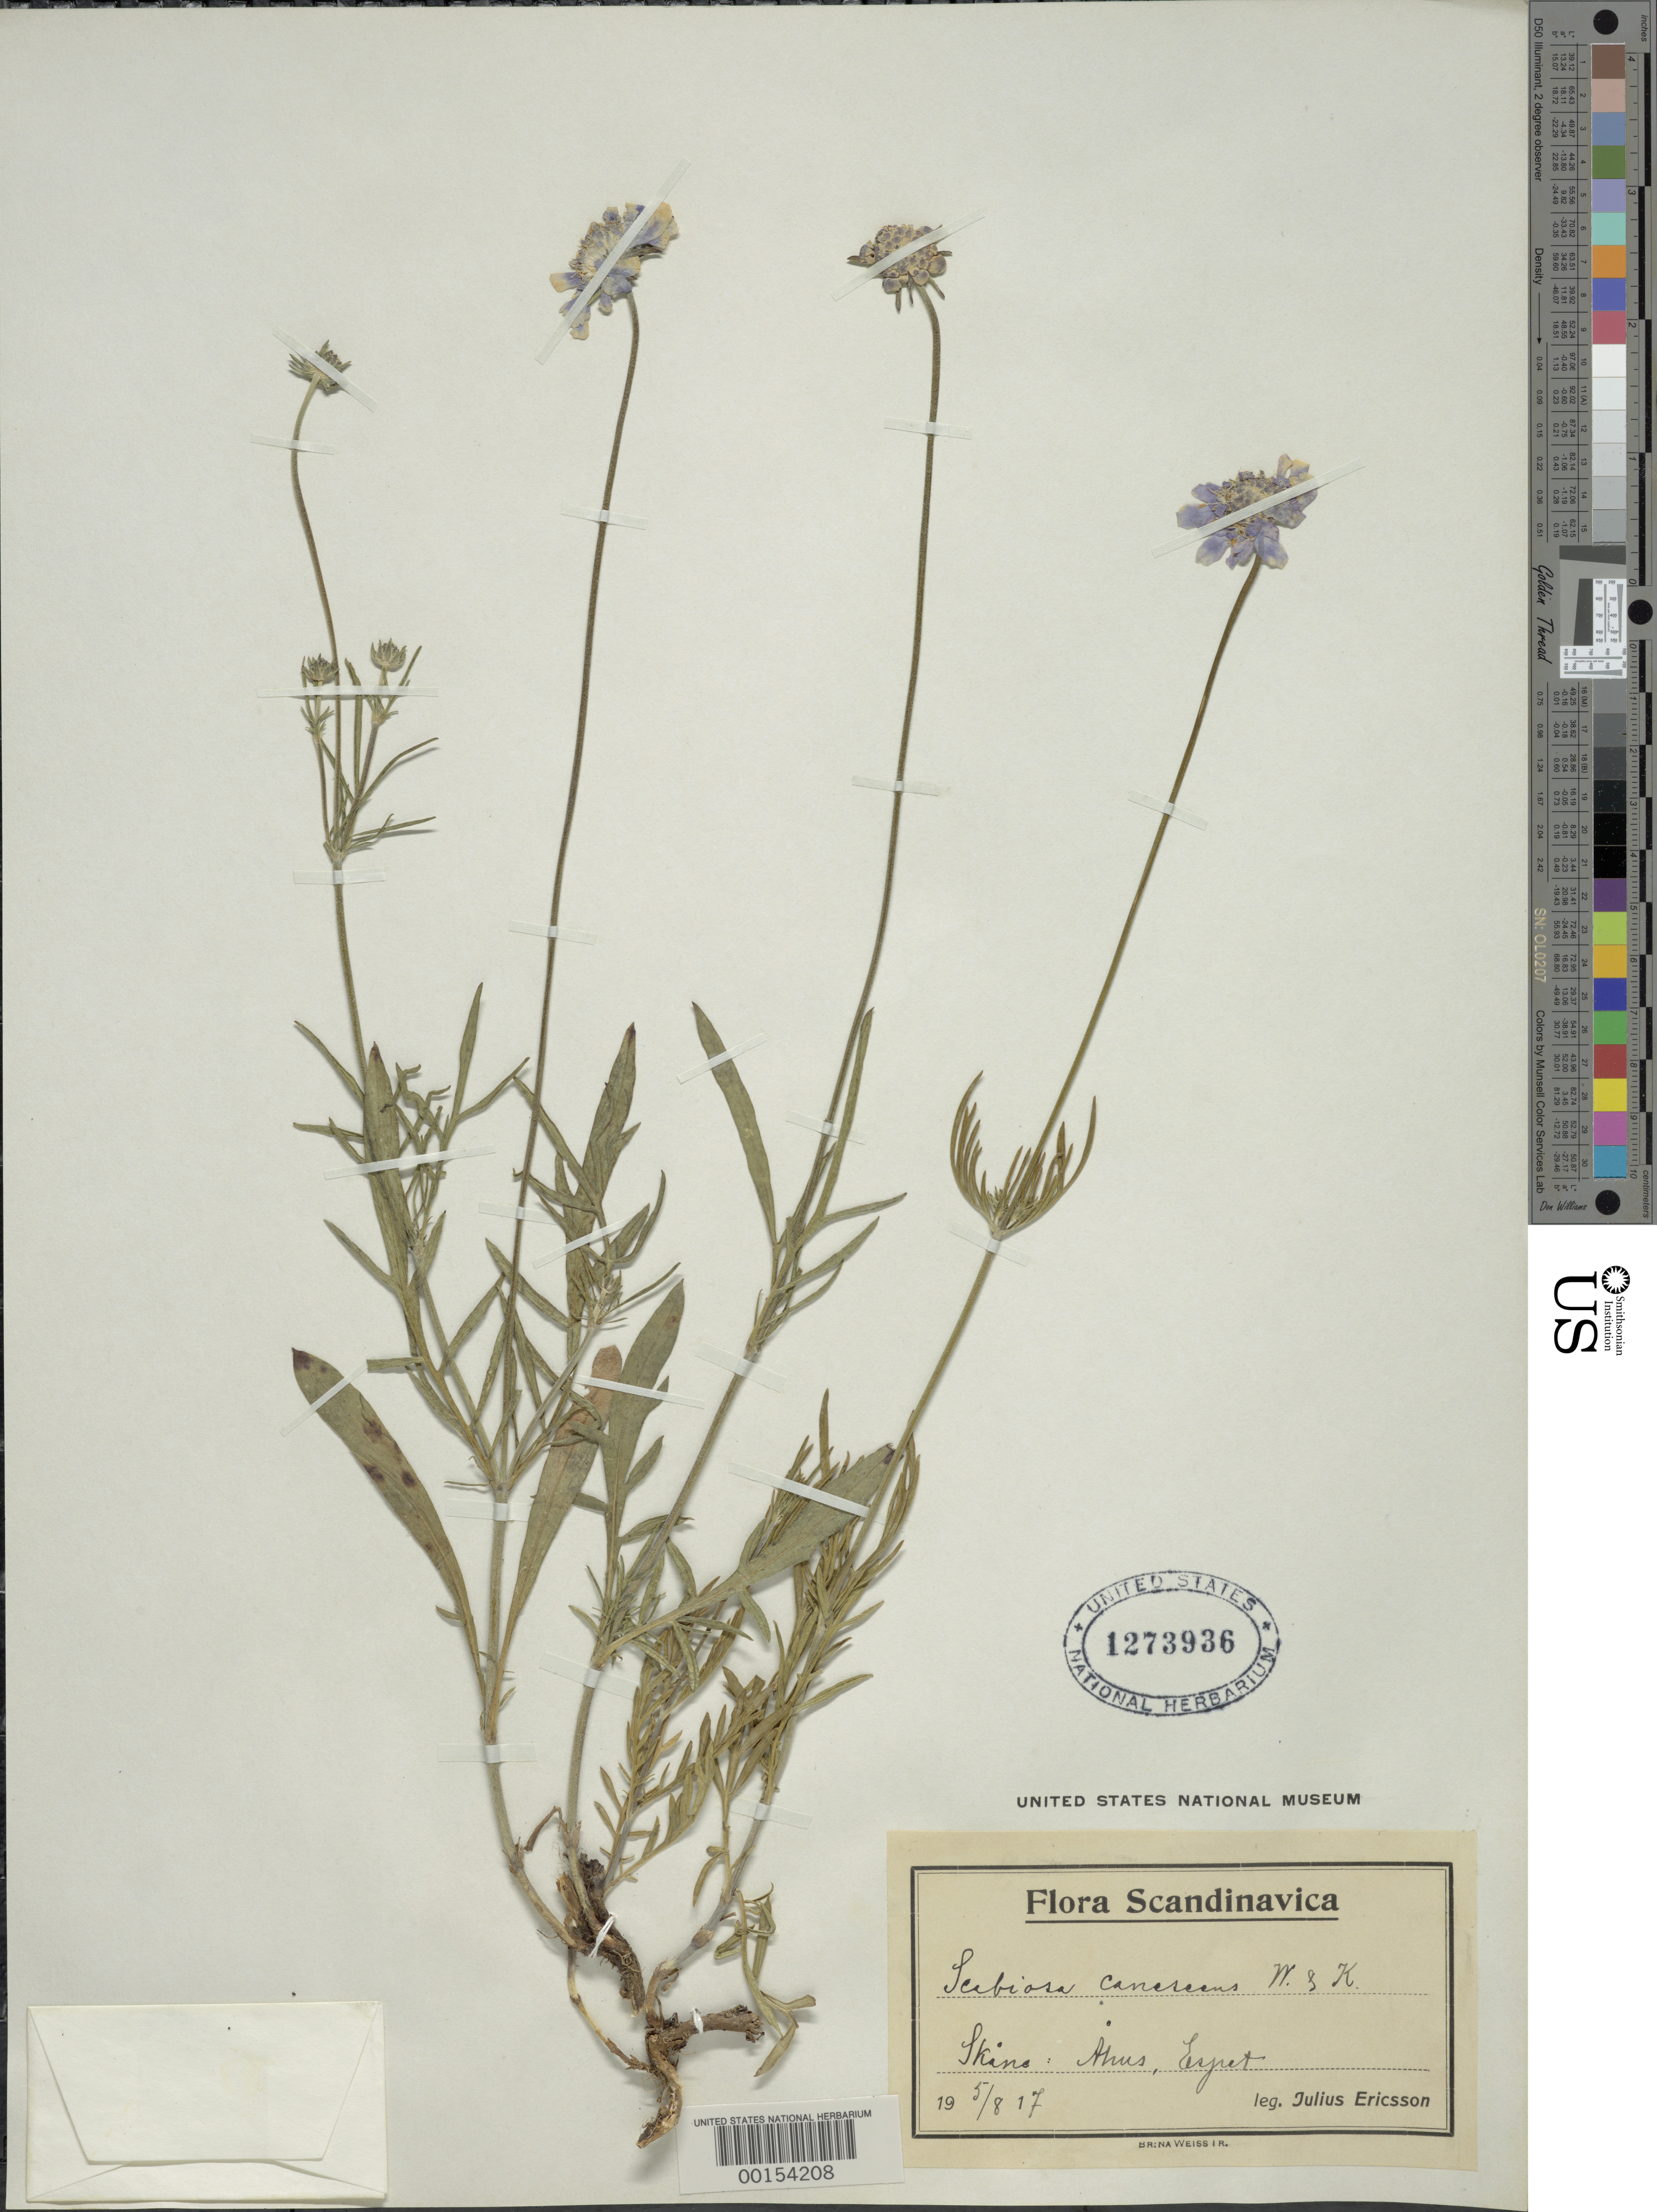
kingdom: Plantae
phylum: Tracheophyta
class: Magnoliopsida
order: Dipsacales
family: Caprifoliaceae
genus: Scabiosa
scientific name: Scabiosa canescens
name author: Waldst. & Kit.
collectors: J. Ericsson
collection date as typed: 05 Aug 1917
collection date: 1917-08-05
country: Belgium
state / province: Wallonia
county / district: Luxembourg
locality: Athus, Espet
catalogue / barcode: US 1273936